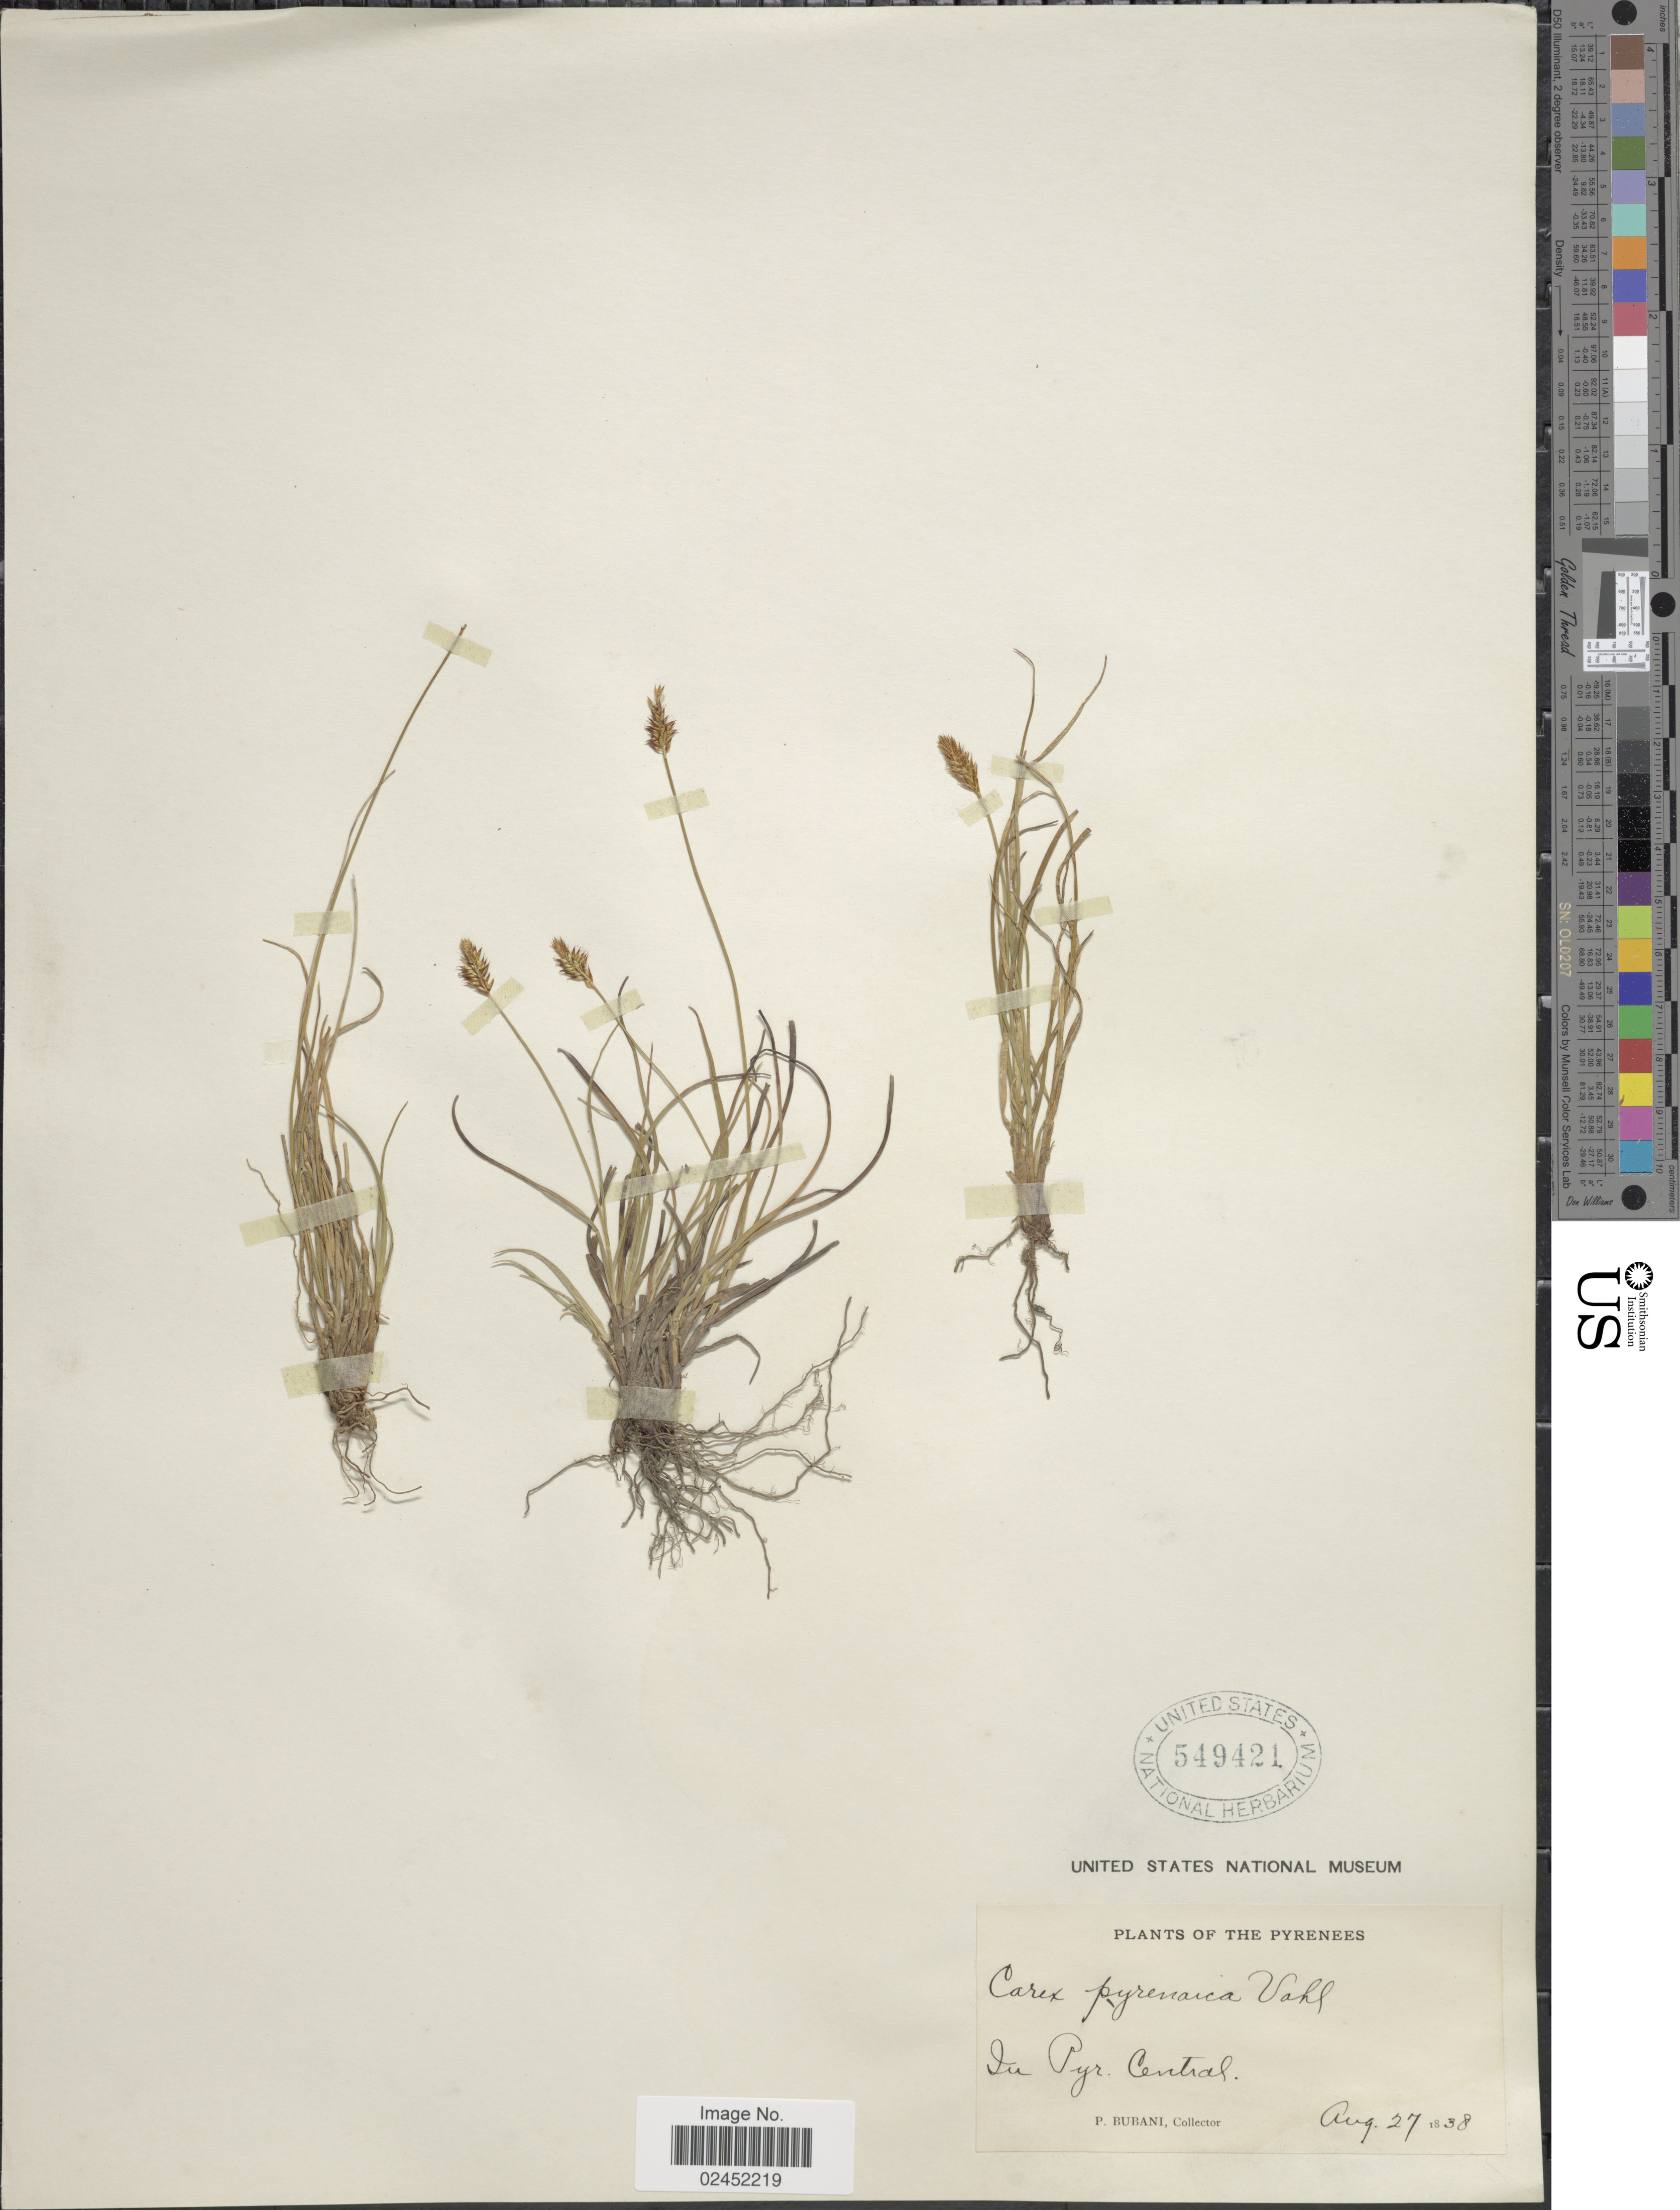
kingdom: Plantae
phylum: Tracheophyta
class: Liliopsida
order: Poales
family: Cyperaceae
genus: Carex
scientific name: Carex pyrenaica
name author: Wahlenb.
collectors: P. Bubani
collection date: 1838-08-27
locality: In Pyr, Central. The Pyrenees.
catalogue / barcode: US 549421